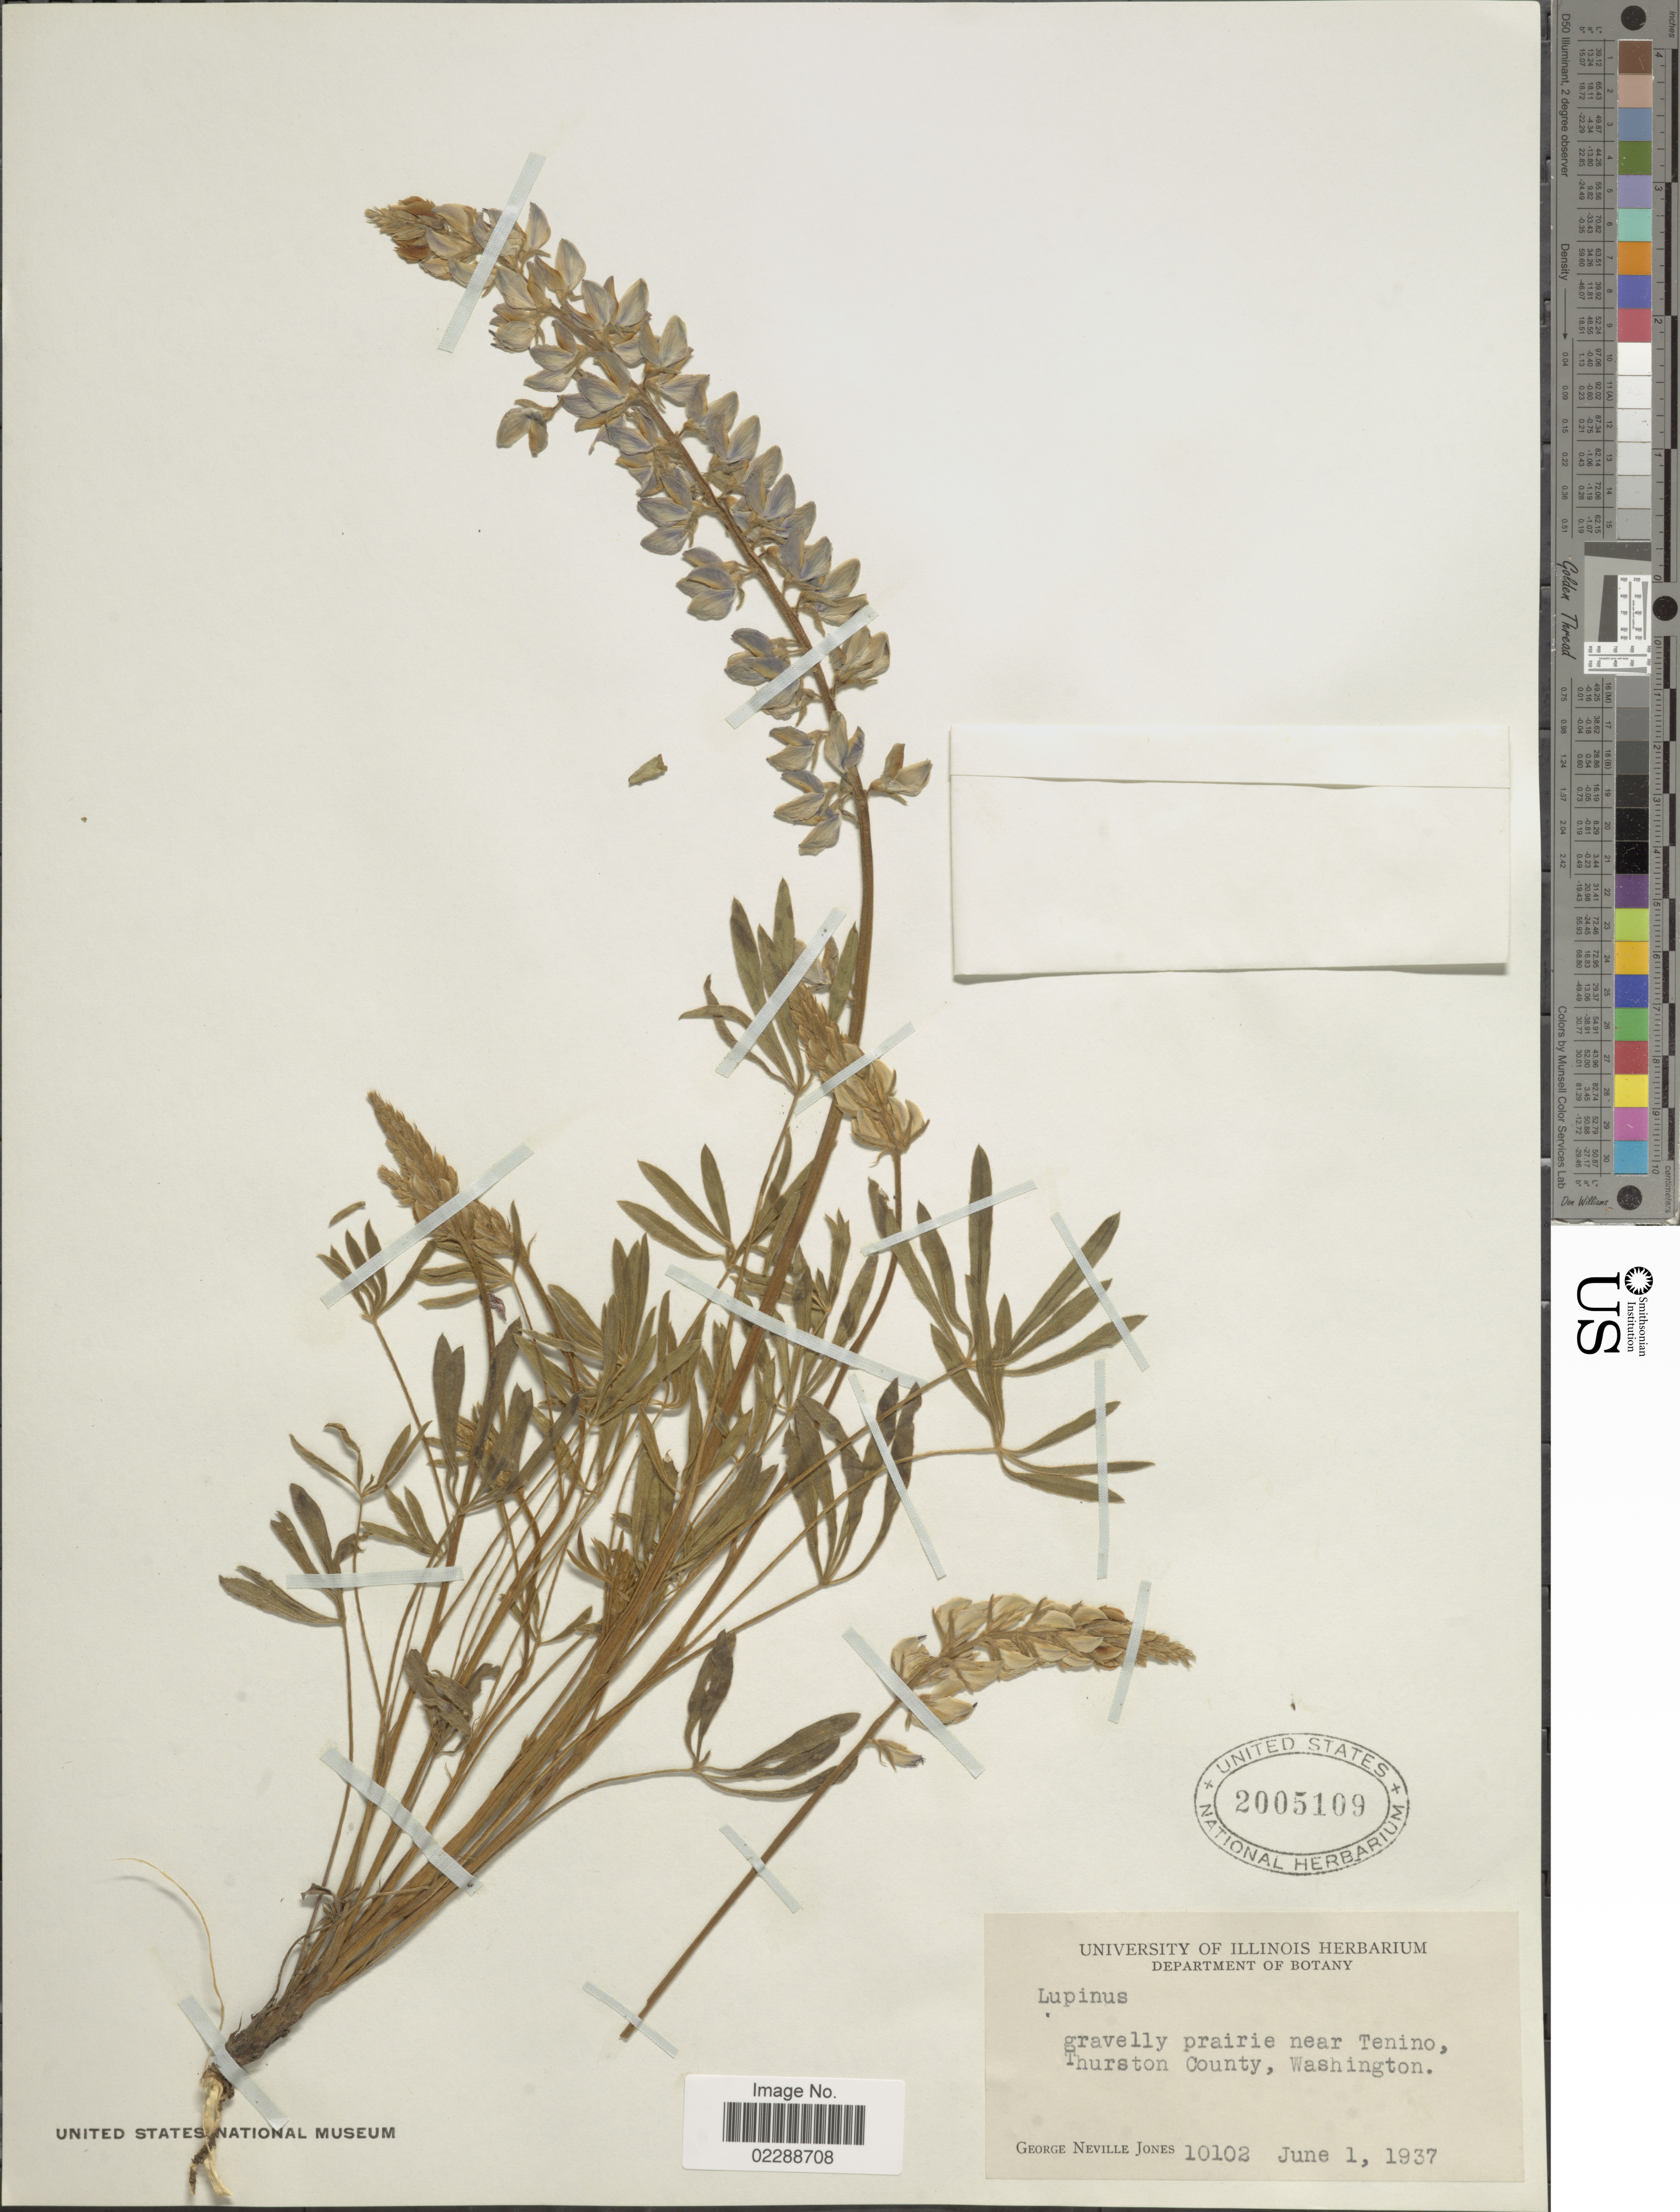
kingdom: Plantae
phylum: Tracheophyta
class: Magnoliopsida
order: Fabales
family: Fabaceae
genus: Lupinus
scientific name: Lupinus sp.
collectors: G. N. Jones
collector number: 10102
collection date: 1937-06-01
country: United States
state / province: Washington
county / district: Thurston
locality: Gravelly prairie near Tenino, Thurston County, Washington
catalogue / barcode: US 2005109